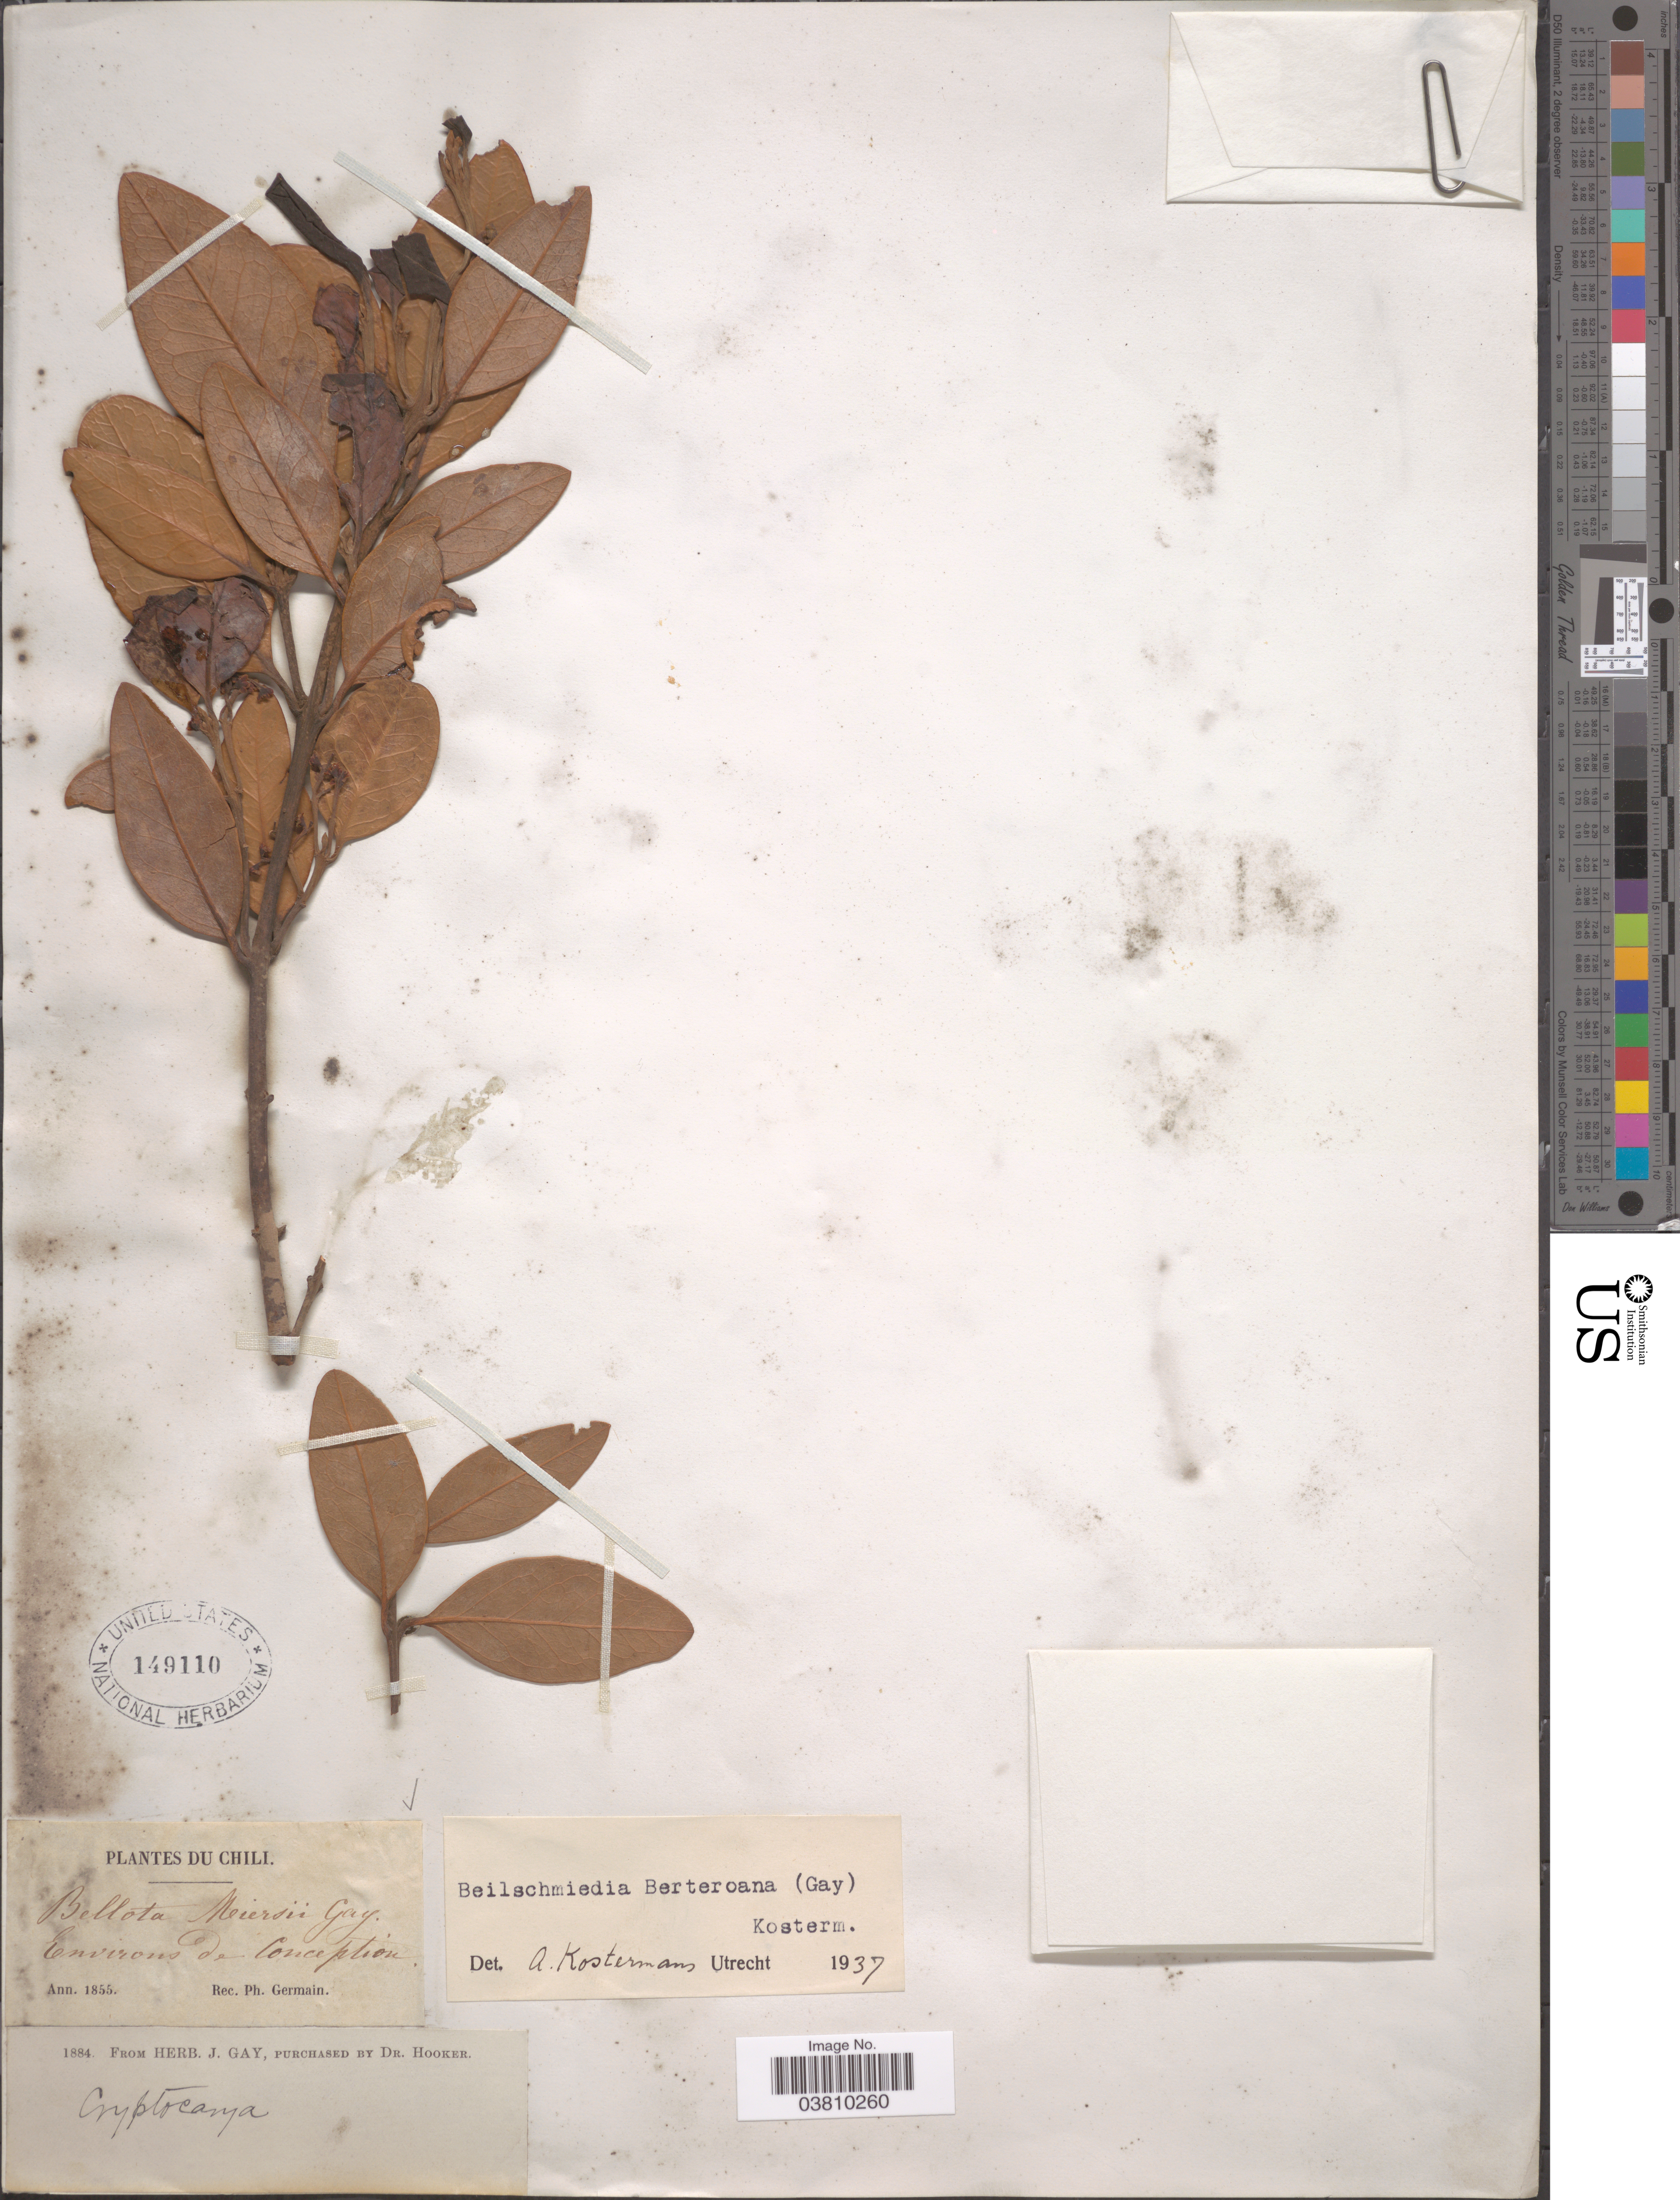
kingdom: Plantae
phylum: Tracheophyta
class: Magnoliopsida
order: Laurales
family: Lauraceae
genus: Beilschmiedia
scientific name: Beilschmiedia berteroana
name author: (Gay) Kosterm.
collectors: P. Germain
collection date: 1855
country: Chile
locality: Environs de Conception.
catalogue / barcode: US 149110